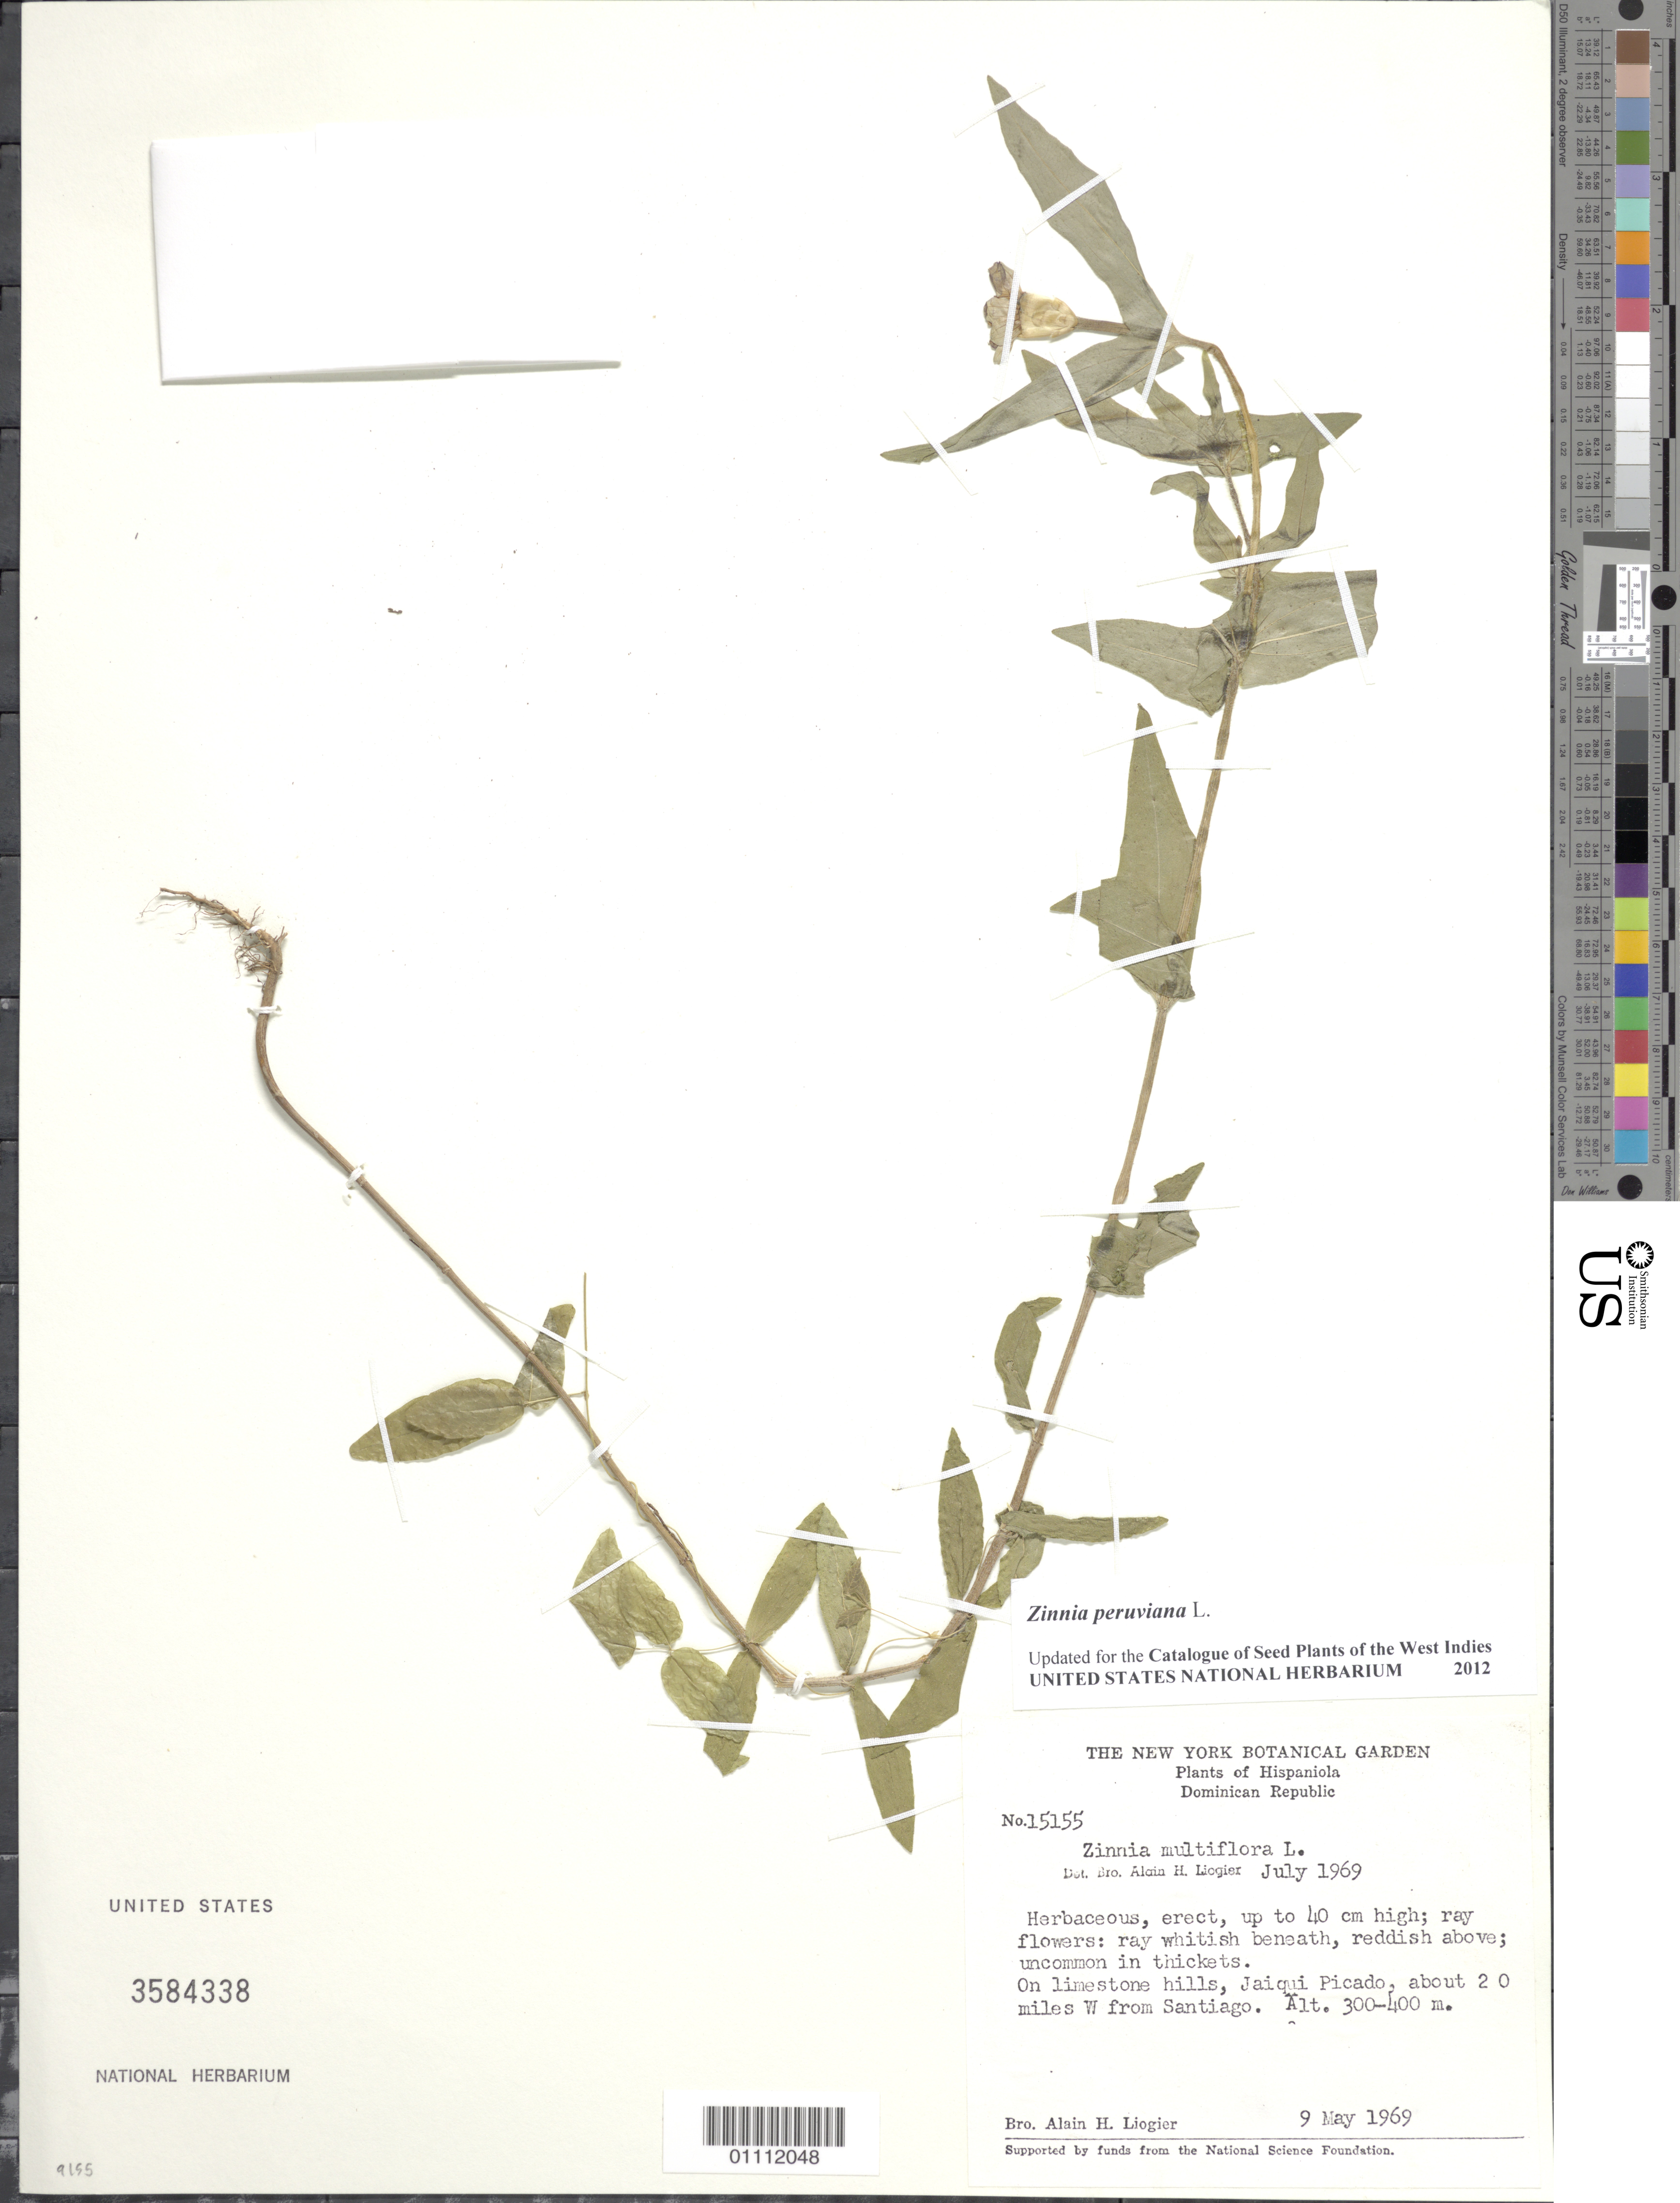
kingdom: Plantae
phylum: Tracheophyta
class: Magnoliopsida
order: Asterales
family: Asteraceae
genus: Zinnia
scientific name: Zinnia peruviana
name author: (L.) L.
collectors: A. H. Liogier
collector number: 15155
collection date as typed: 09 May 1969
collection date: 1969-05-09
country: Dominican Republic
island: Hispaniola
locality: Jaiqui Picado, about 20 miles W from Santiago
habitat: On limestone hills; uncommon in thickets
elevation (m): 300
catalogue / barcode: US 3584338